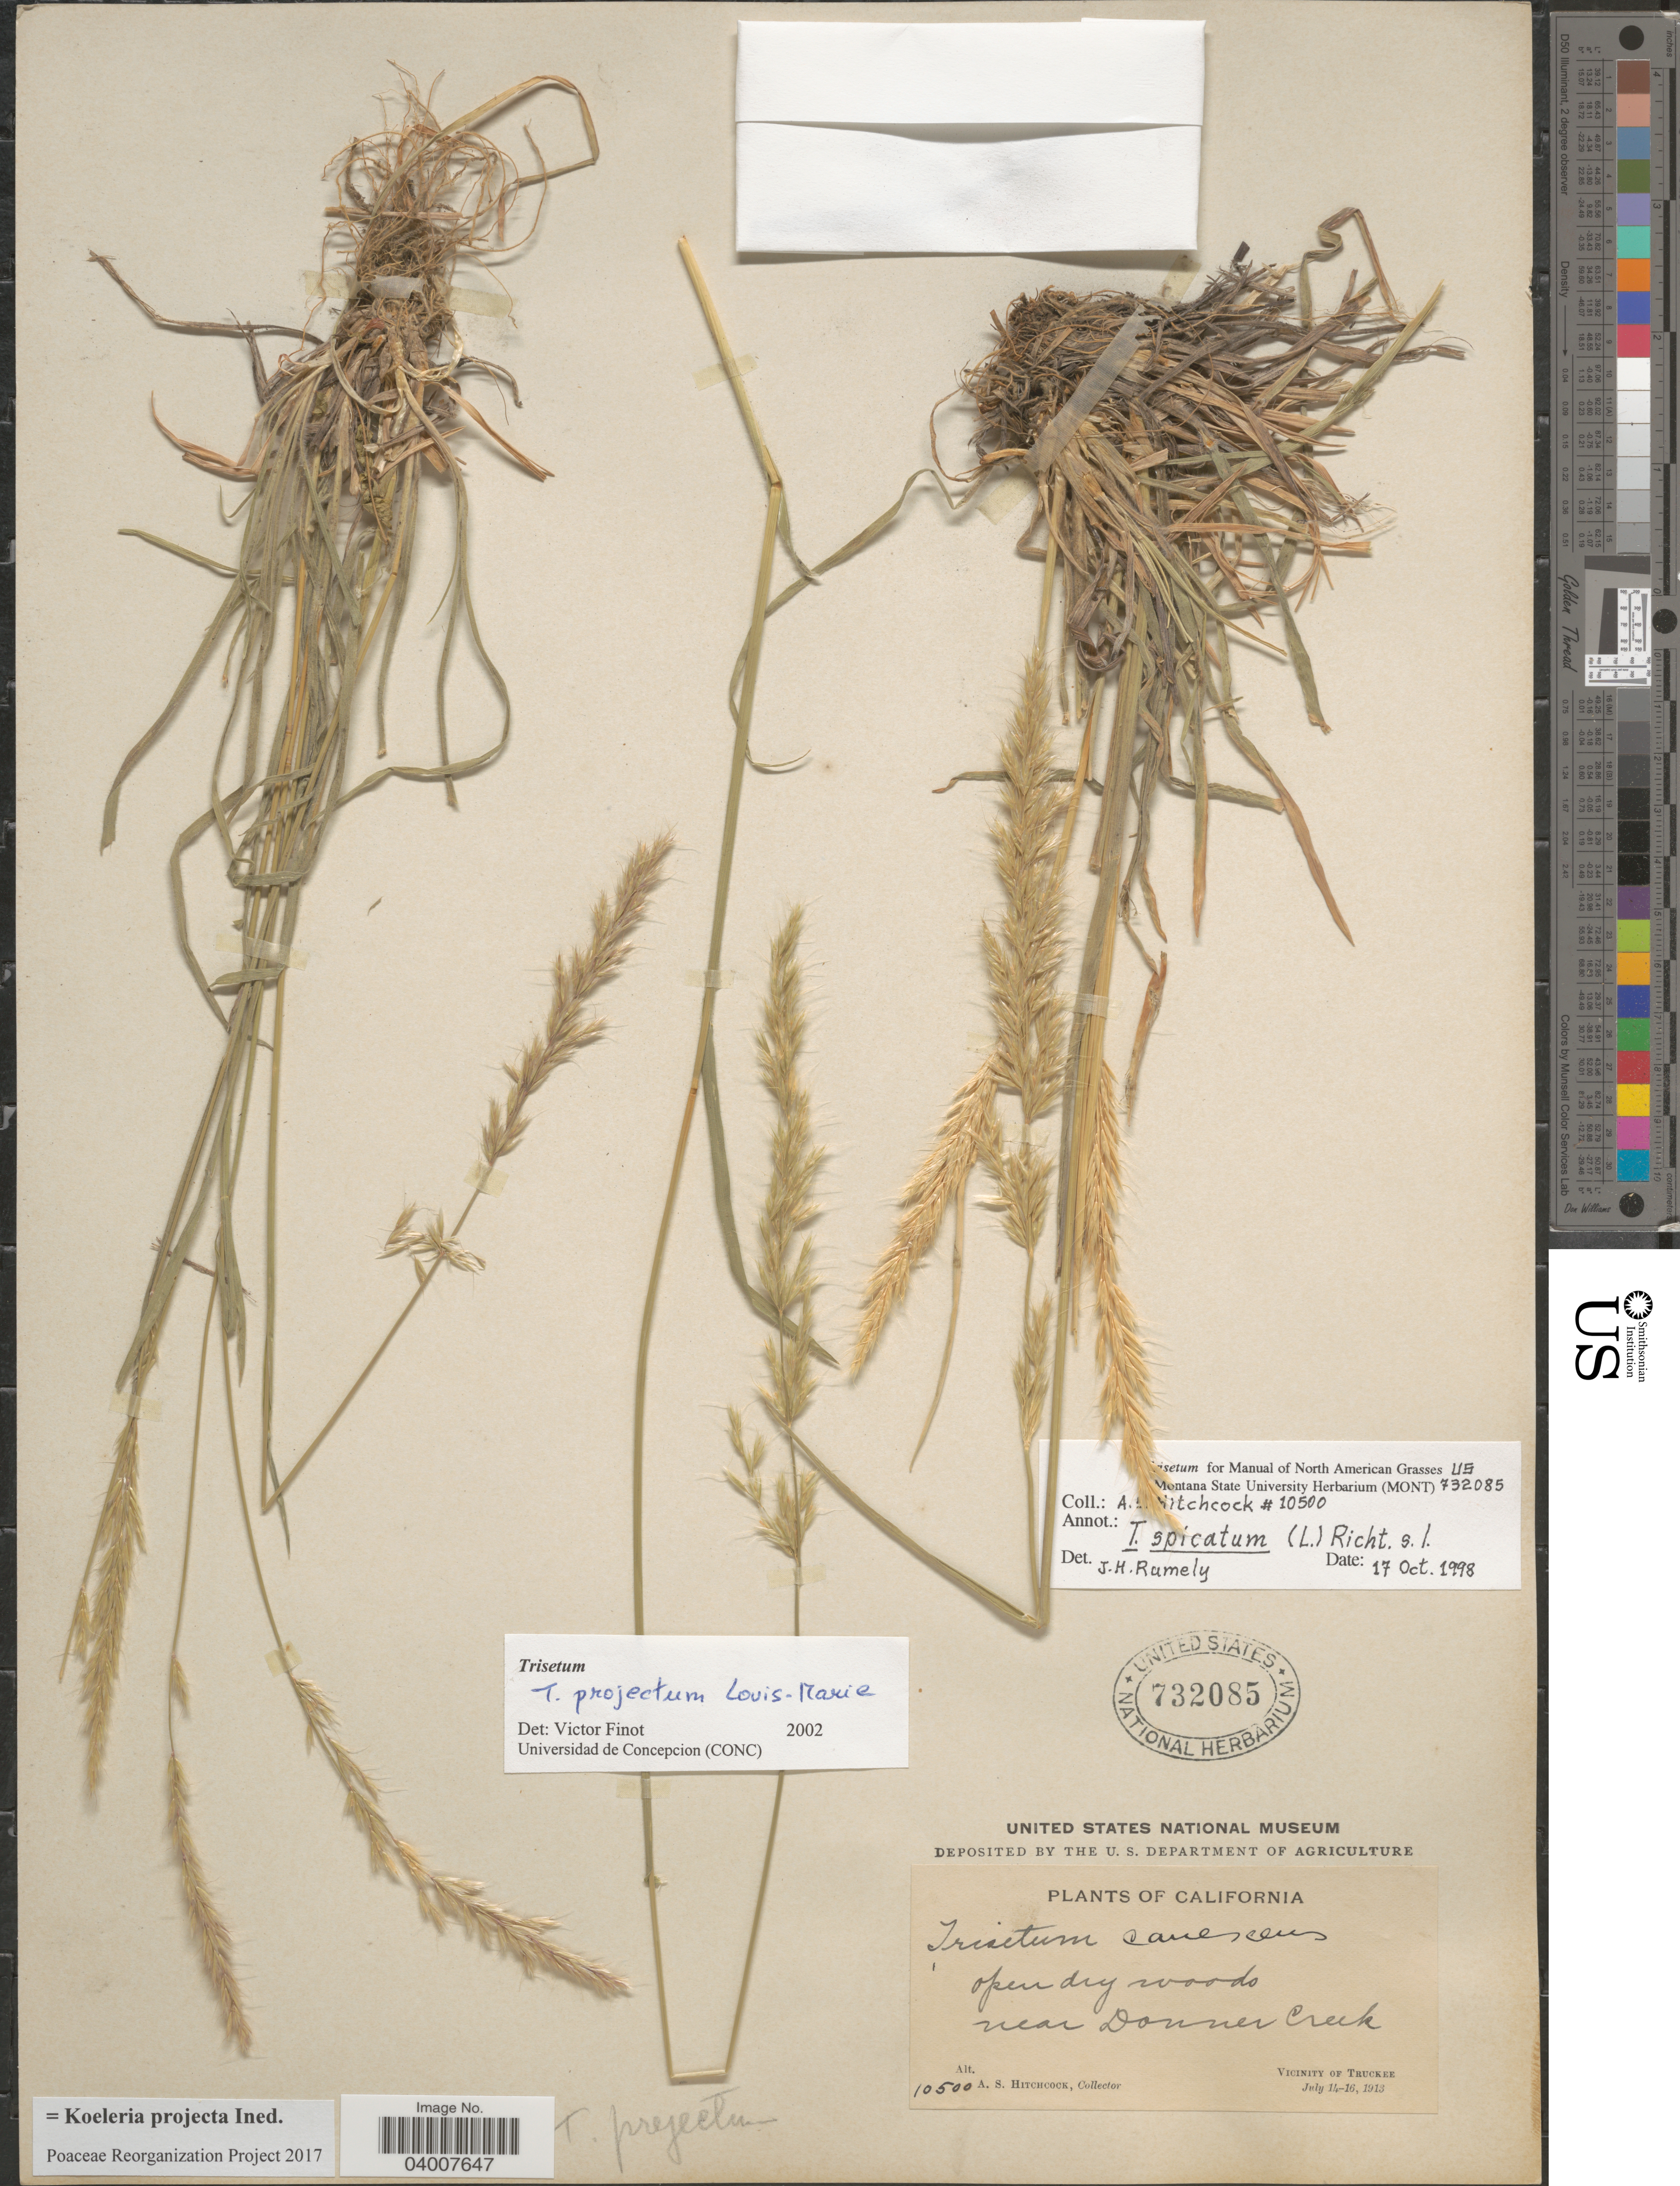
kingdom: Plantae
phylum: Tracheophyta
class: Liliopsida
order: Poales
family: Poaceae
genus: Koeleria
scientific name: Koeleria projecta ined.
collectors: A. S. Hitchcock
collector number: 10500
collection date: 1913-07-14/1913-07-16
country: United States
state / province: California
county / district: Nevada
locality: Near Donner Creek. Vicinity of Truckee.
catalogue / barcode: US 732085